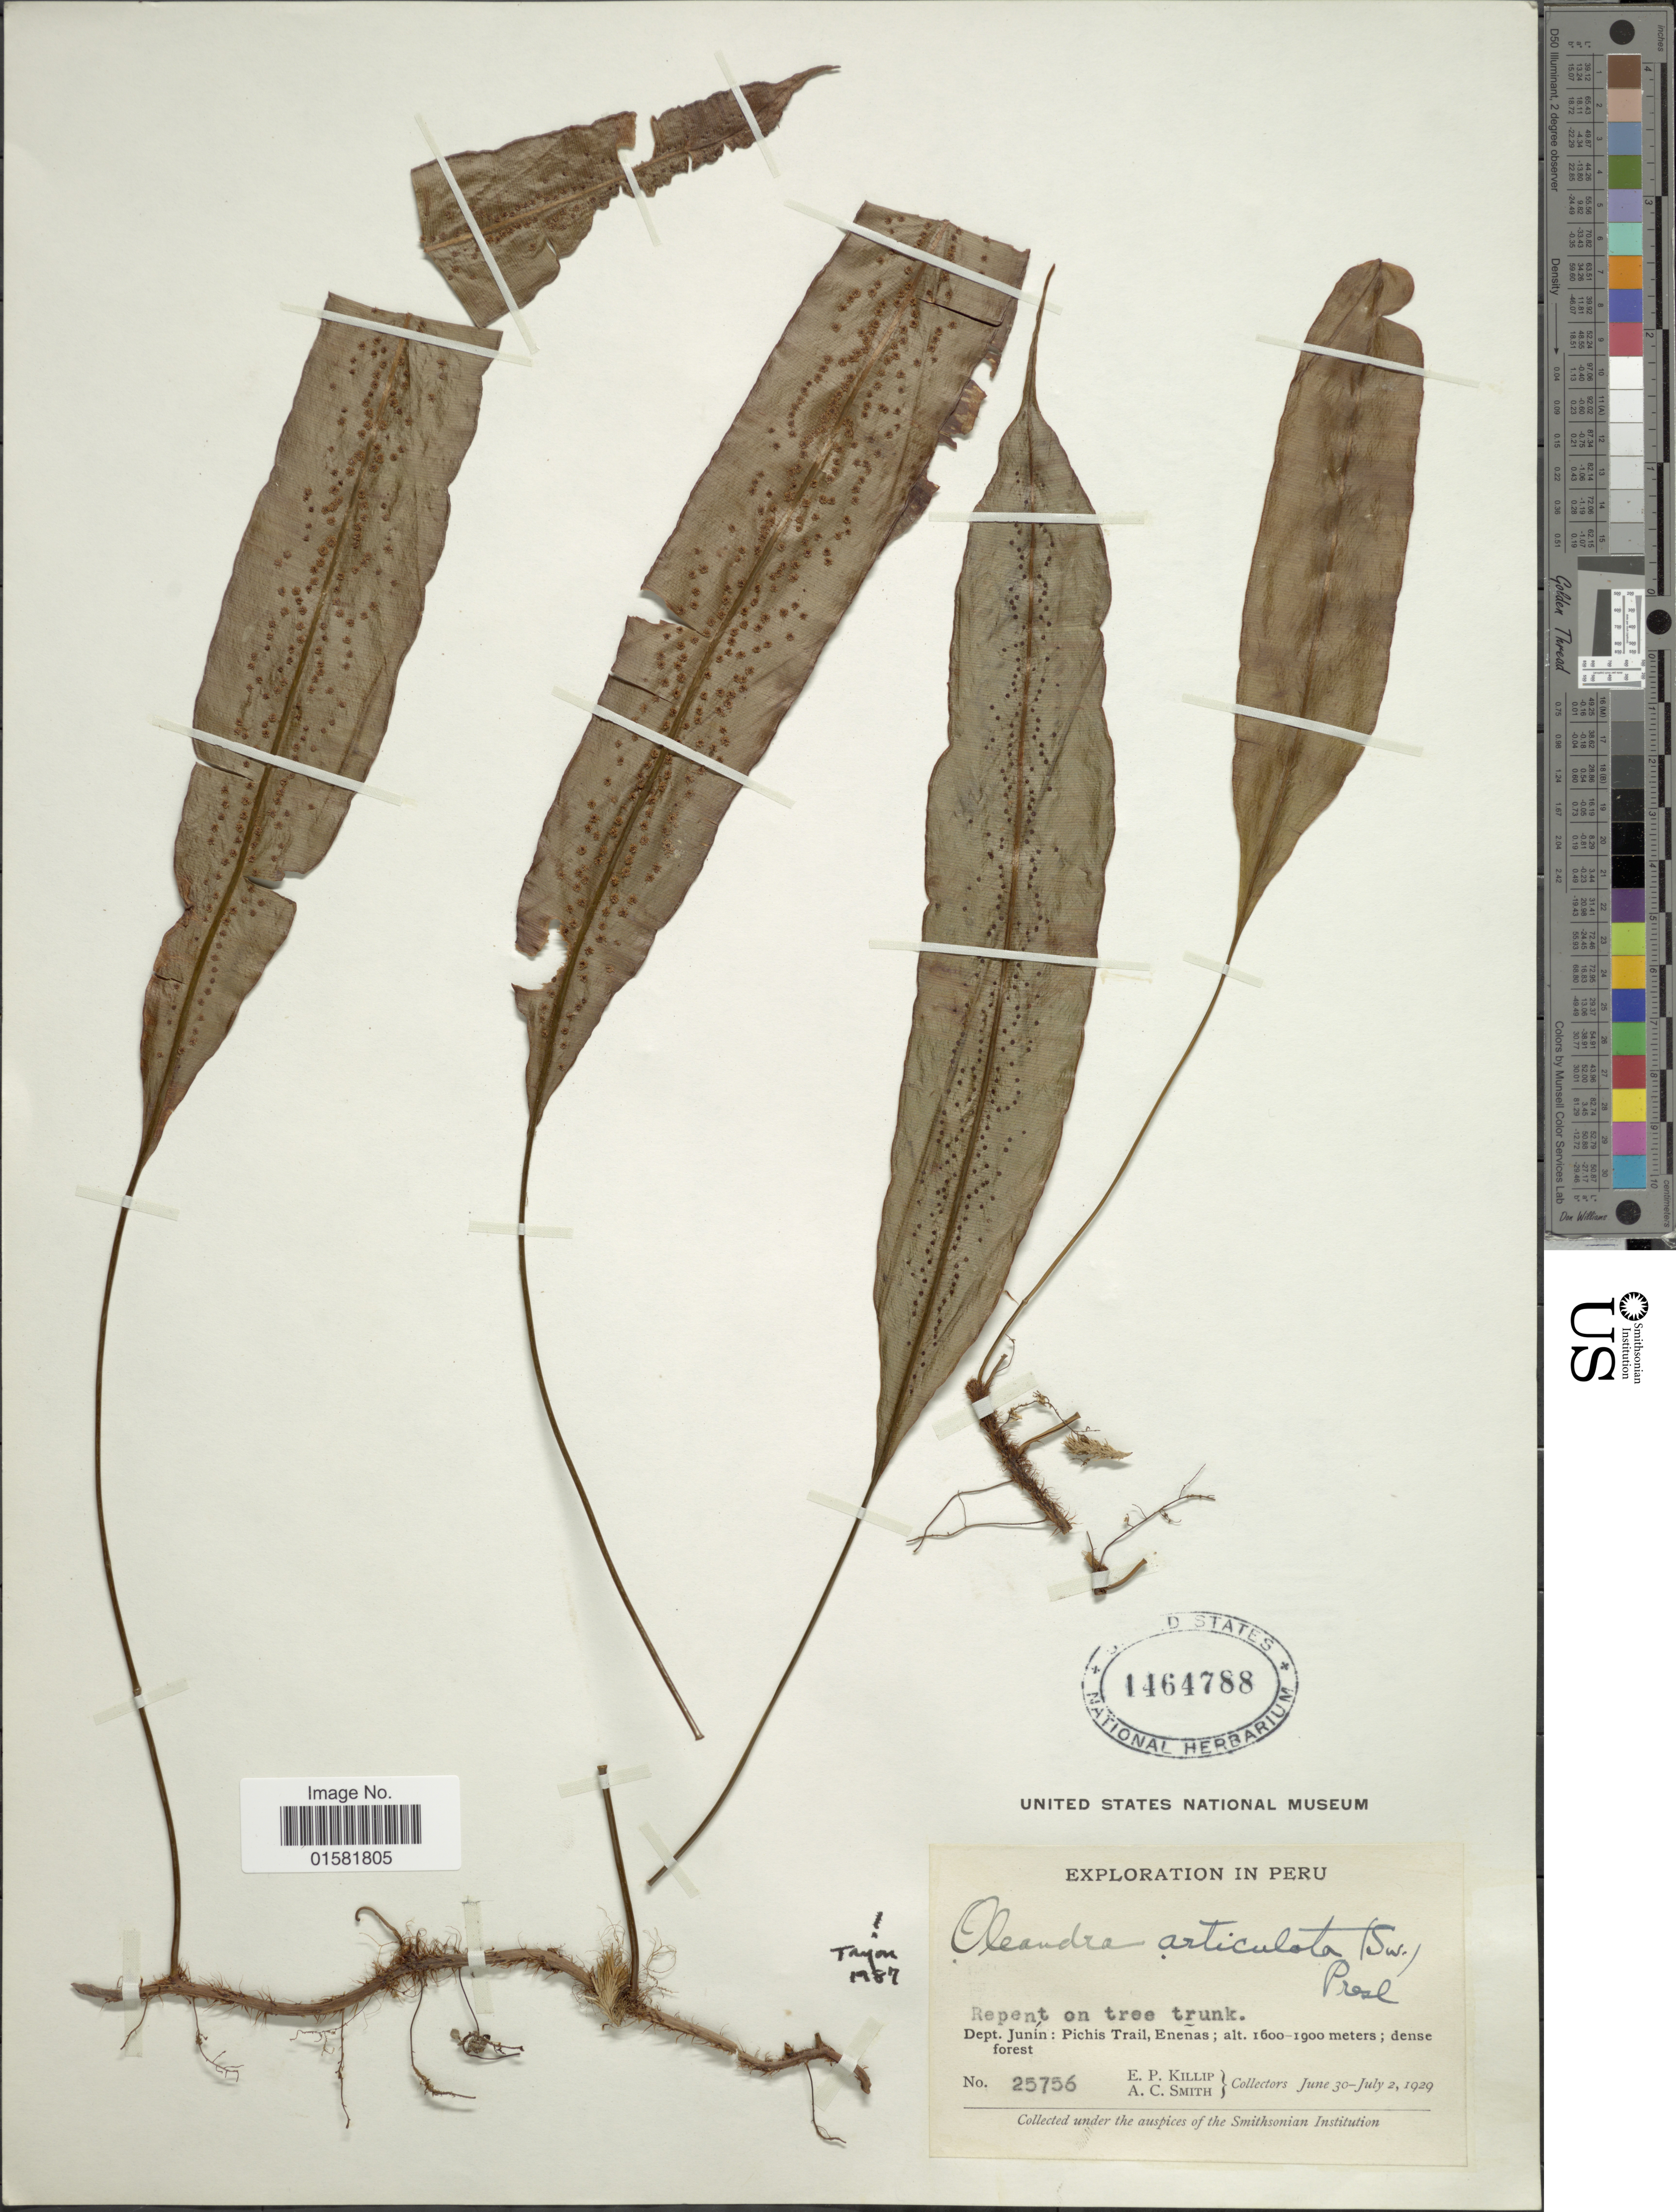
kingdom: Plantae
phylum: Tracheophyta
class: Polypodiopsida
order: Polypodiales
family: Oleandraceae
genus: Oleandra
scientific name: Oleandra articulata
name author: (Sw.) C. Presl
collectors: E. P. Killip & A. C. Smith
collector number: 25756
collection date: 1929-06-30/1929-07-02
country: Peru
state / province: Junín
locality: Peru, Dept. Junín: Pichis Trail, Enenas.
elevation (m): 1600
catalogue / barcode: US 1464788